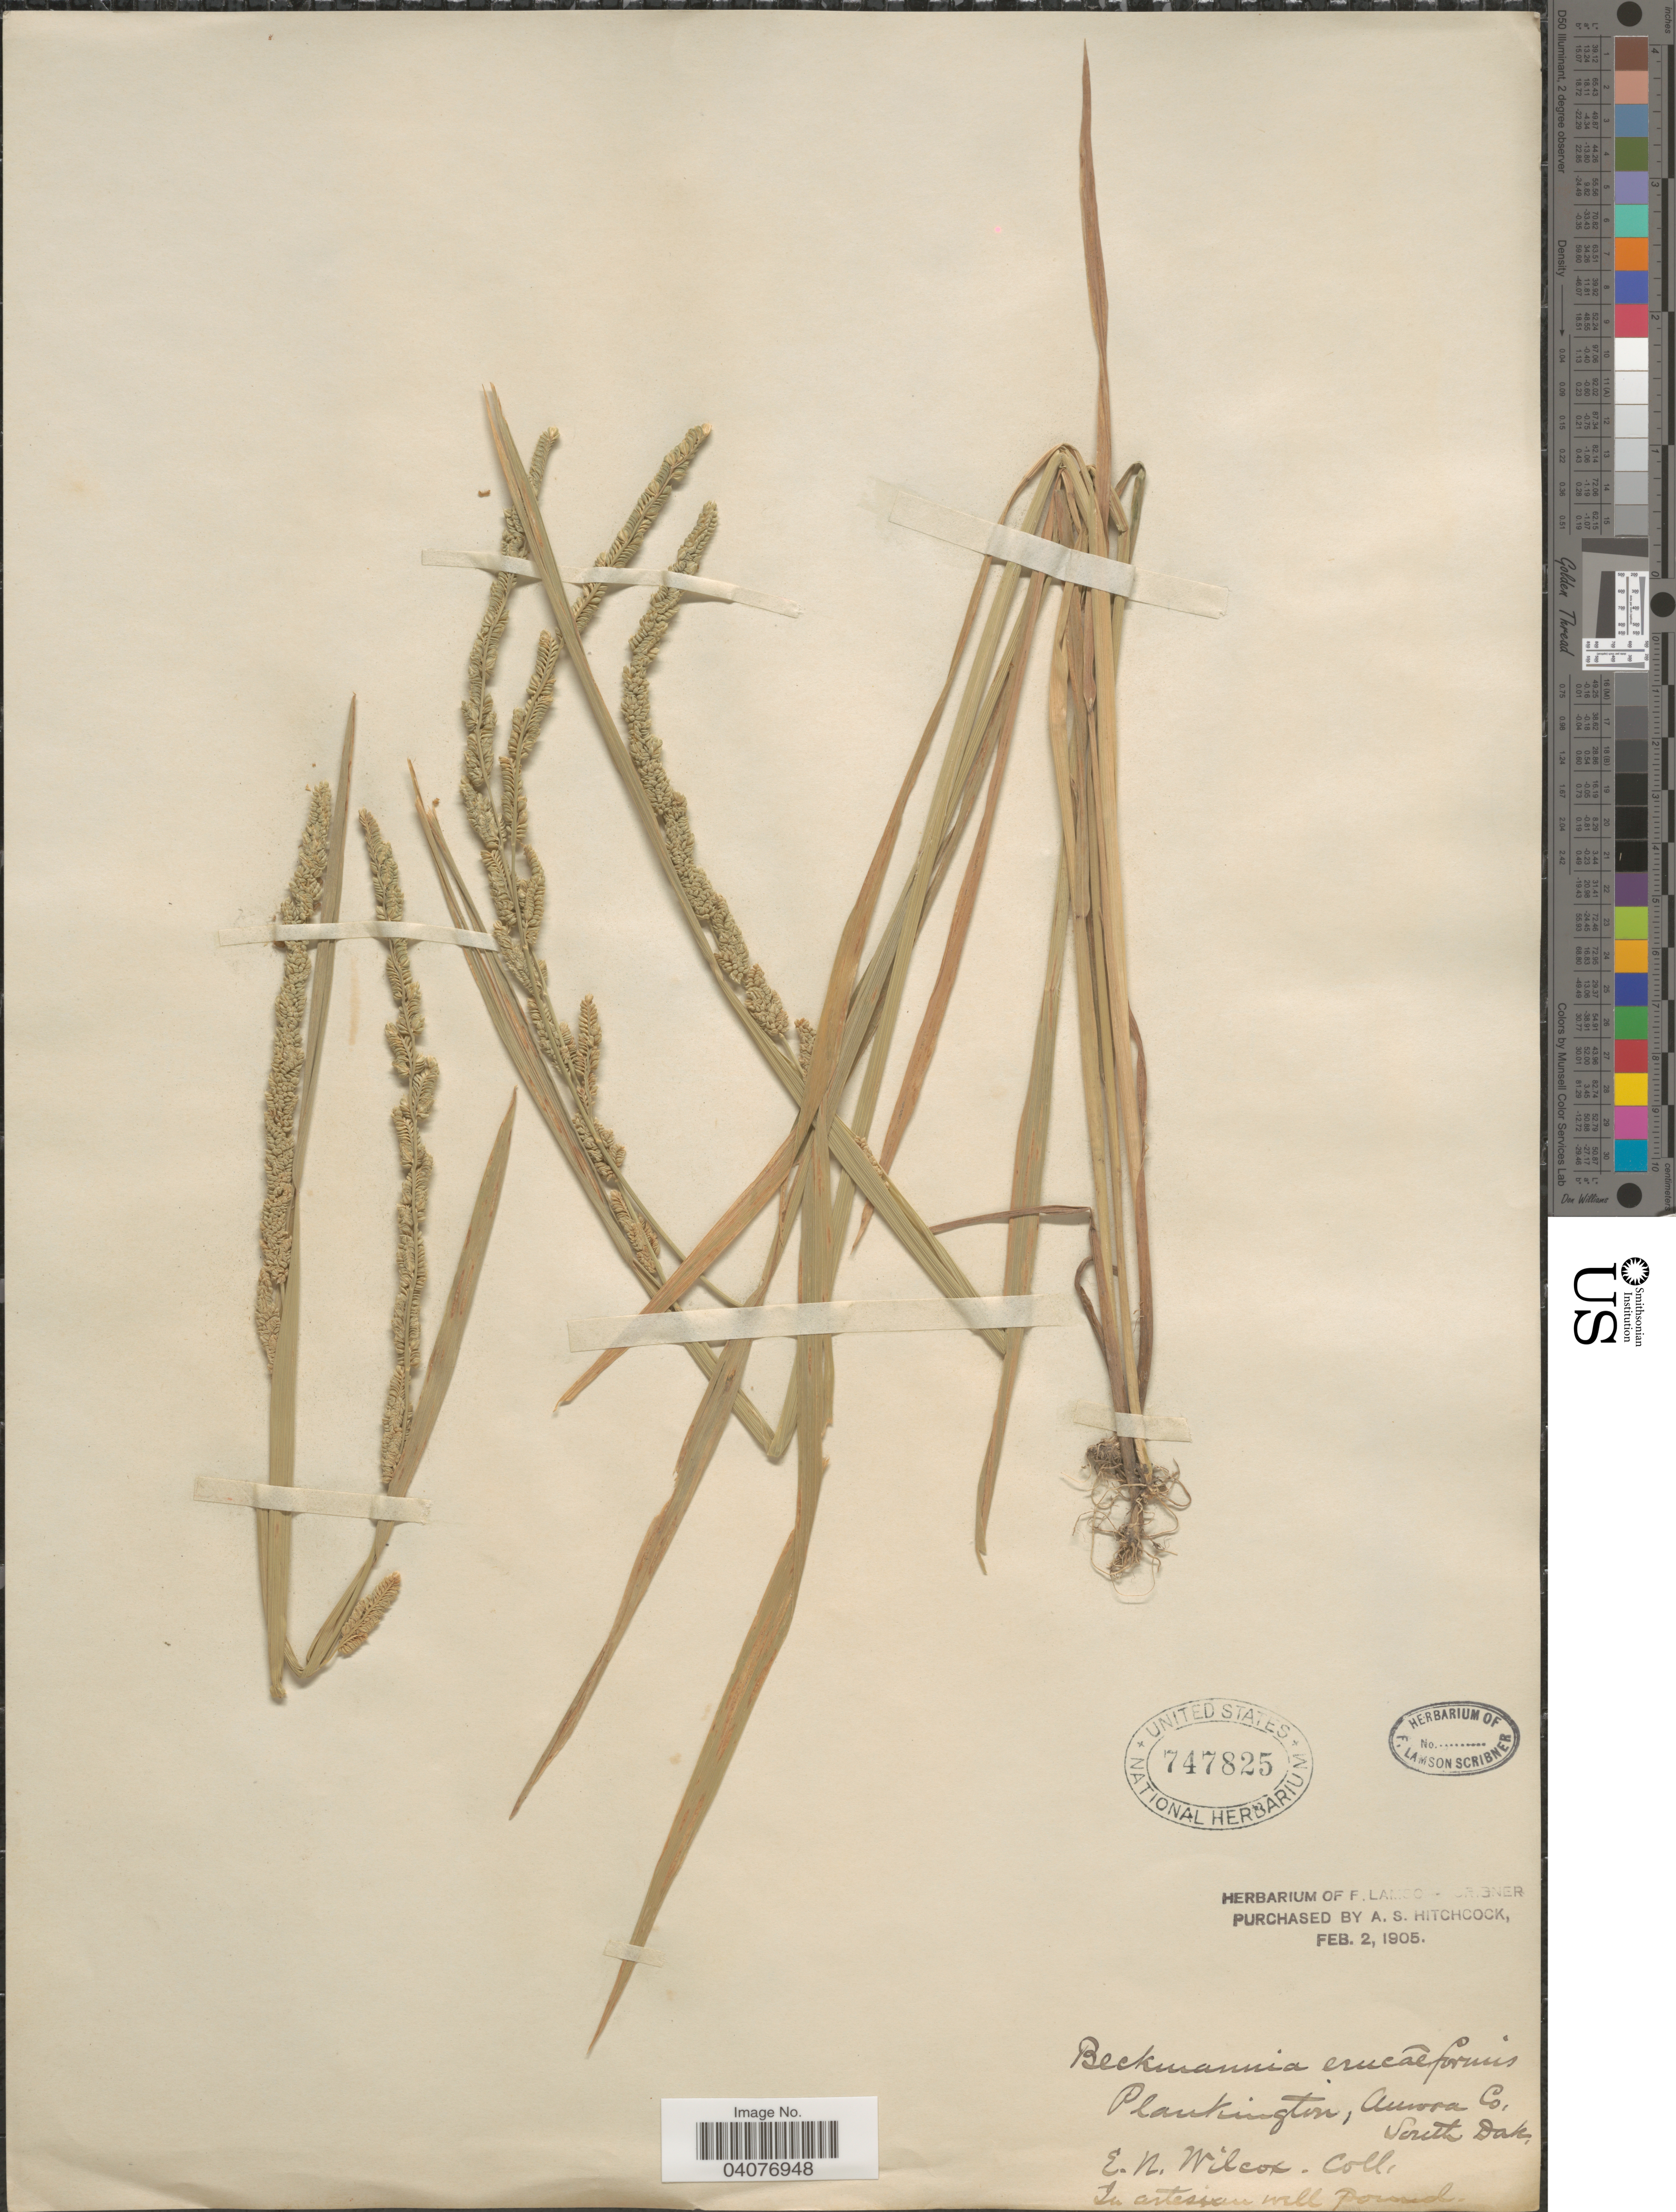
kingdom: Plantae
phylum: Tracheophyta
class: Liliopsida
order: Poales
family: Poaceae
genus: Beckmannia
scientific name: Beckmannia syzigachne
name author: (Steud.) Fernald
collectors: E. Wilcox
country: United States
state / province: South Dakota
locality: Plankington, Aurora Co.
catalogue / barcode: US 747825